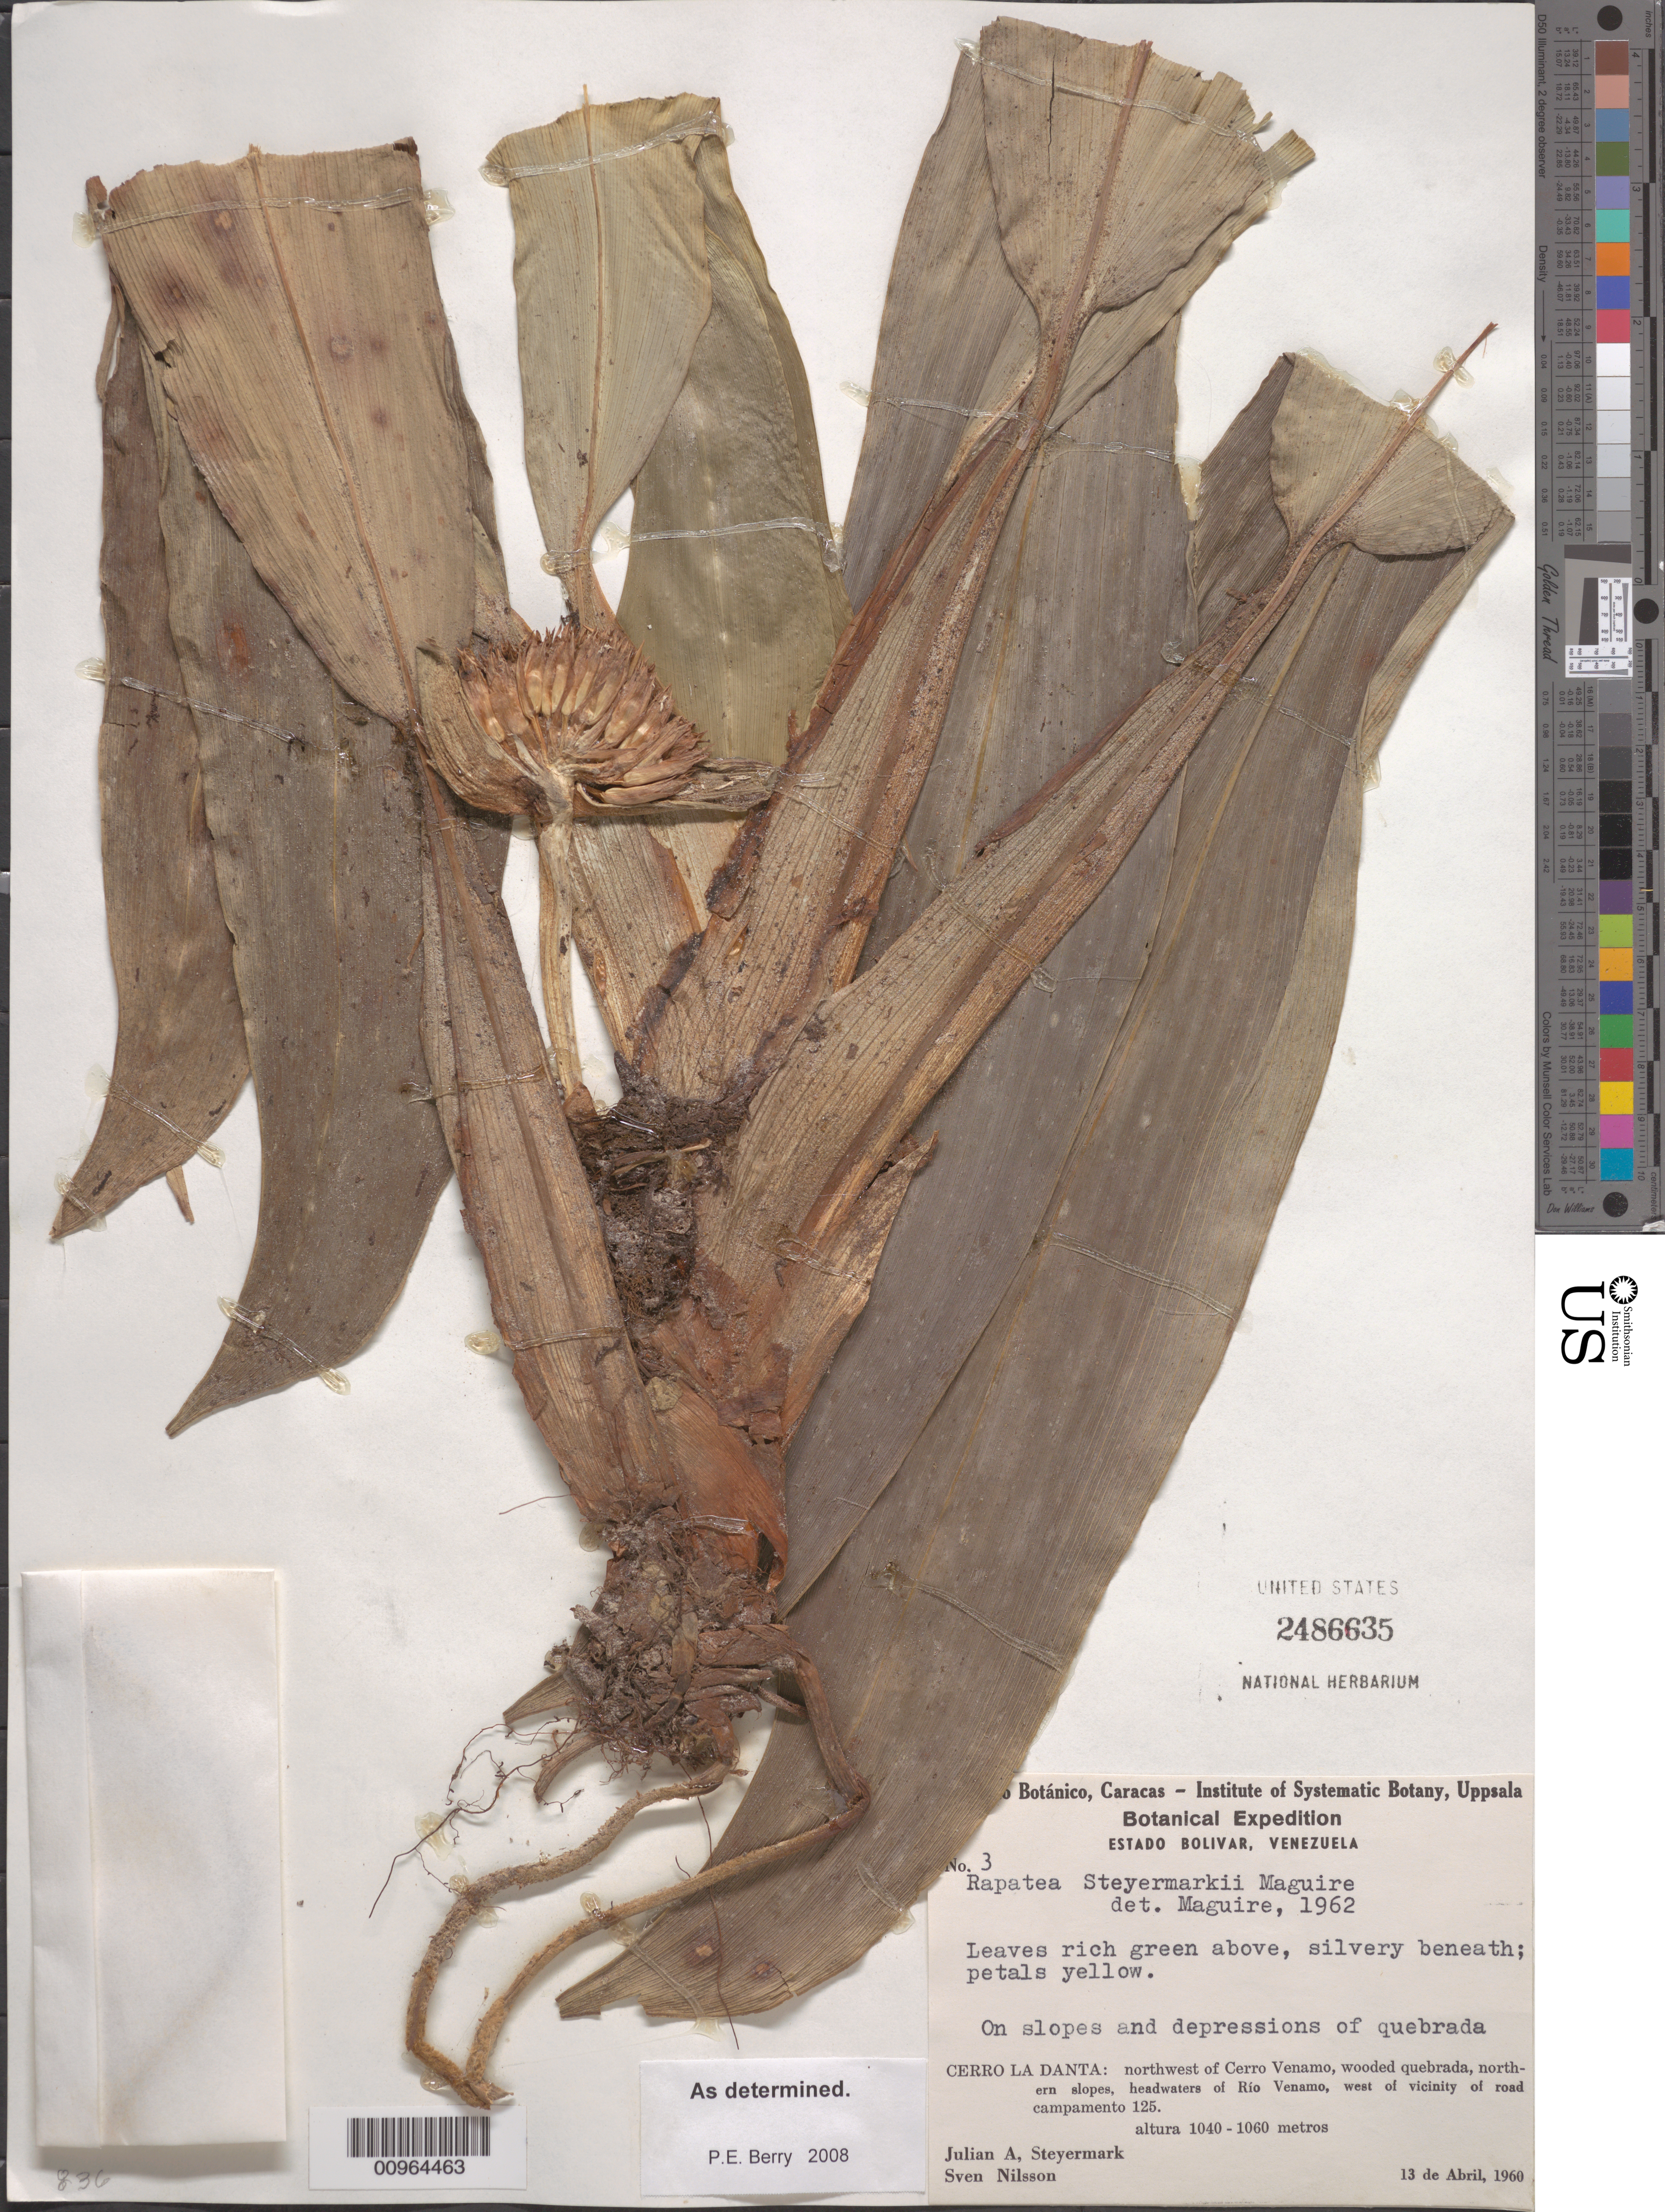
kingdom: Plantae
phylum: Tracheophyta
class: Liliopsida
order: Poales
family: Rapateaceae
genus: Rapatea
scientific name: Rapatea steyermarkii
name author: Maguire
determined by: Berry, P. E., (WIS), University of Wisconsin - Madison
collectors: J. Steyermark & S. Nilsson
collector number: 3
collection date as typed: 13-Apr-60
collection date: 1960-04-13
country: Venezuela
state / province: Bolívar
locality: Cerro La Danta: NW of Cerro Venamo, northern slopes, headwaters of Rio Venamo, west of vic of road campamento 125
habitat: Wooded quebrada; on slopes and depressions of quebrada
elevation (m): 1040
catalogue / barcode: US 2486635